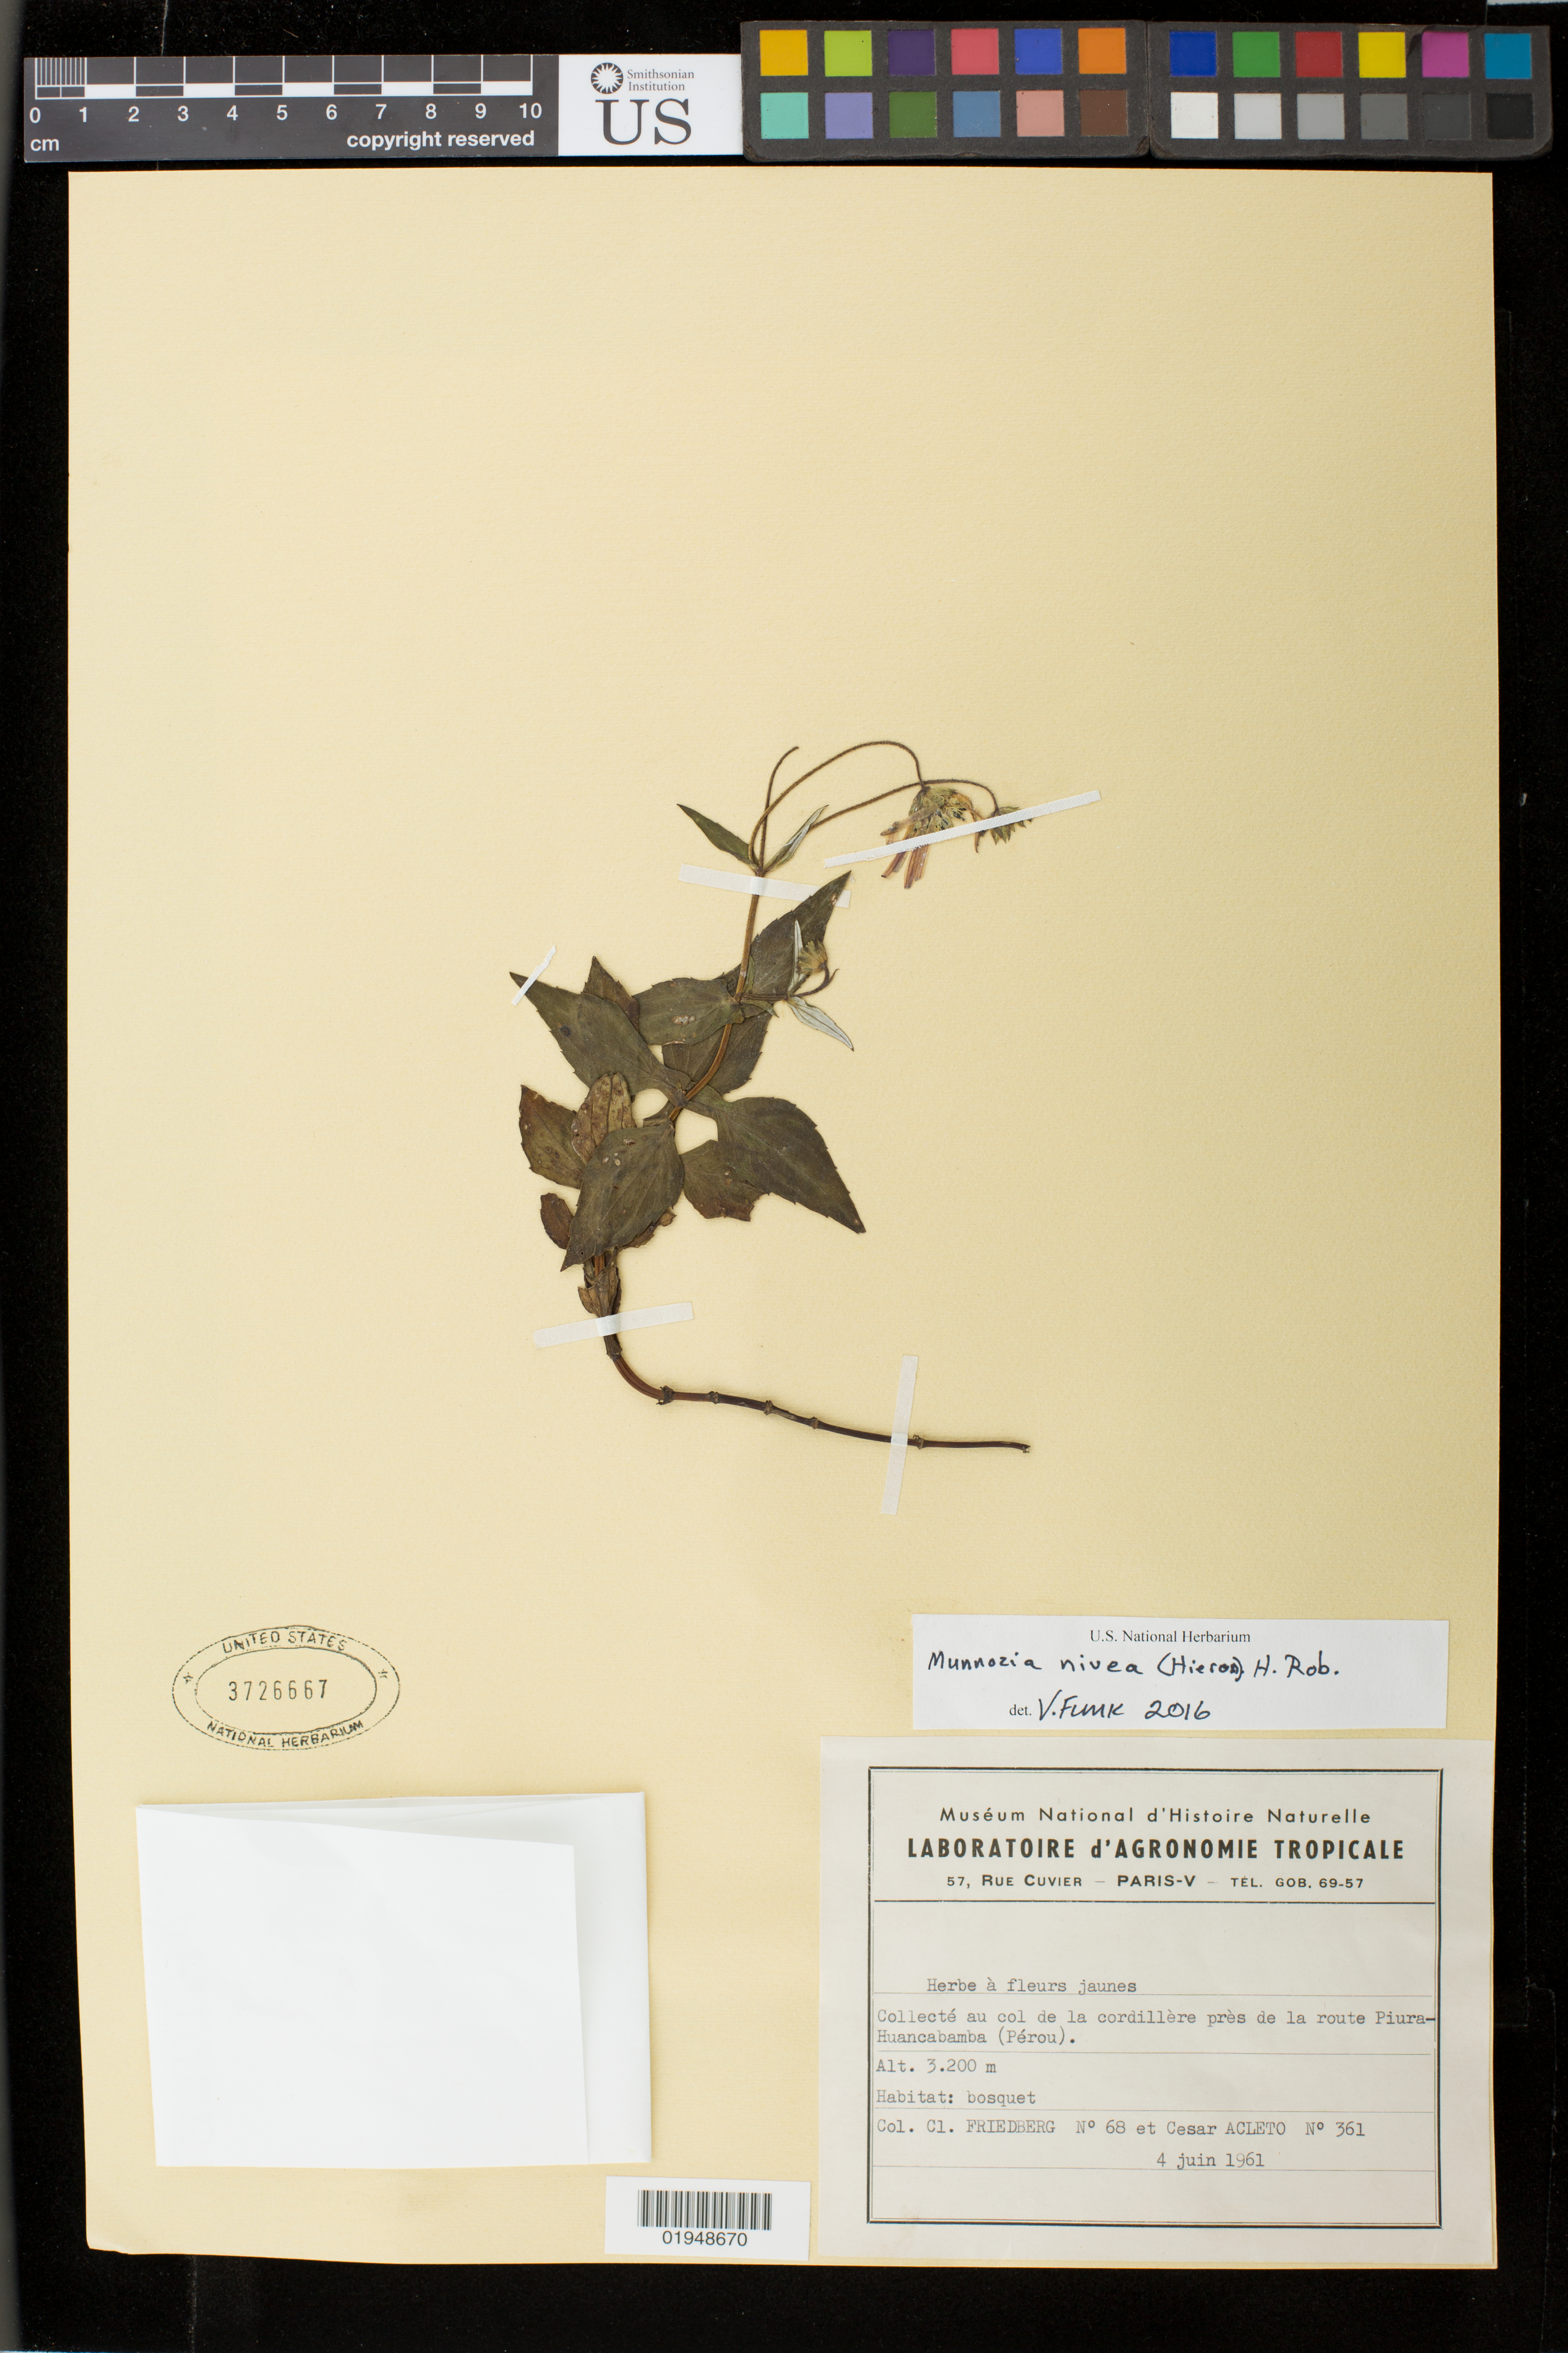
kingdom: Plantae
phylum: Tracheophyta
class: Magnoliopsida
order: Asterales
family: Asteraceae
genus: Munnozia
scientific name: Munnozia nivea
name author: (Hieron.) H. Rob. & Brettell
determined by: Funk, Vicki A., (BOT), Smithsonian Institution - National Museum of Natural History (UNITED STATES)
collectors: C. Friedberg & C. Acleto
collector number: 68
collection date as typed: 4 juin 1961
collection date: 1961-06-04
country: Peru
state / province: Piura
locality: près du col la cordillère sur la route Piura-Huancabamba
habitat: bosquet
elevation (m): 3200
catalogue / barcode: US 3726667